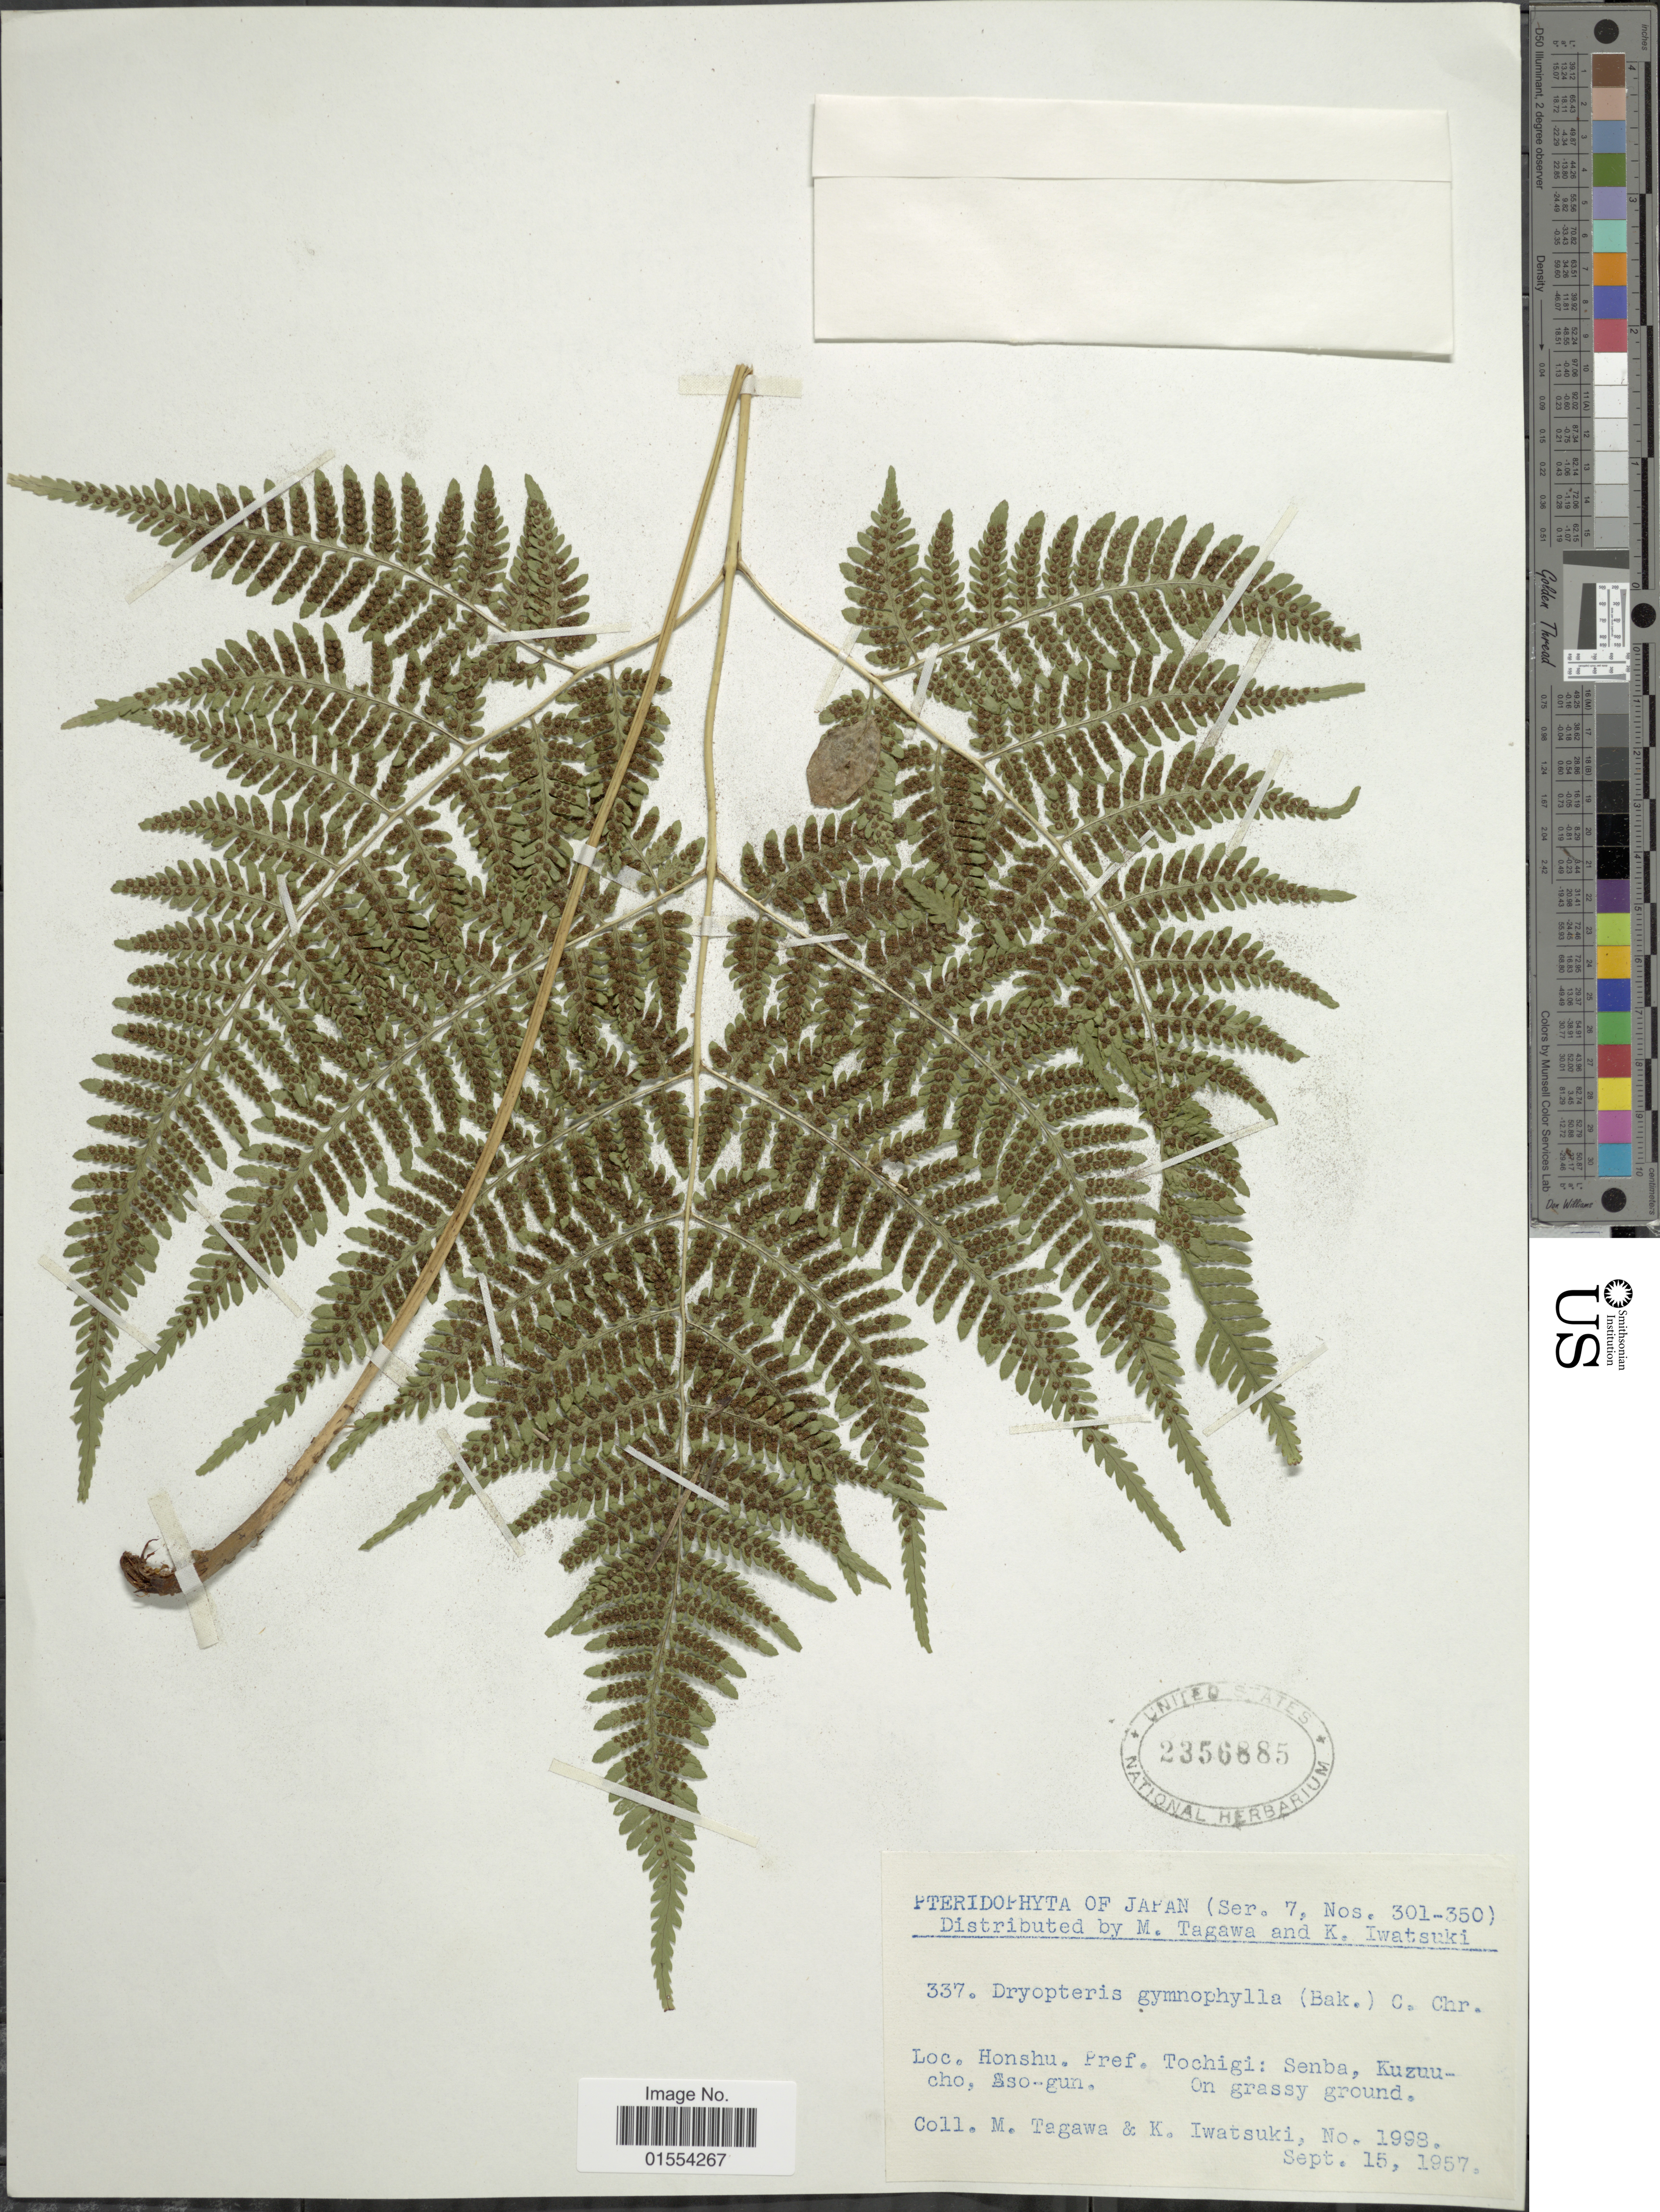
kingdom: Plantae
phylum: Tracheophyta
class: Polypodiopsida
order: Polypodiales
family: Dryopteridaceae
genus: Dryopteris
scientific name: Dryopteris gymnophylla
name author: (Baker) C. Chr.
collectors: M. Tagawa & K. Iwatsuki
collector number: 1998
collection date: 1957-09-15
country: Japan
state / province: Totigi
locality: Japan, Honshu. Pref. Tochigi: Senba, Kuzuucho, Aso-gun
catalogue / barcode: US 2356885